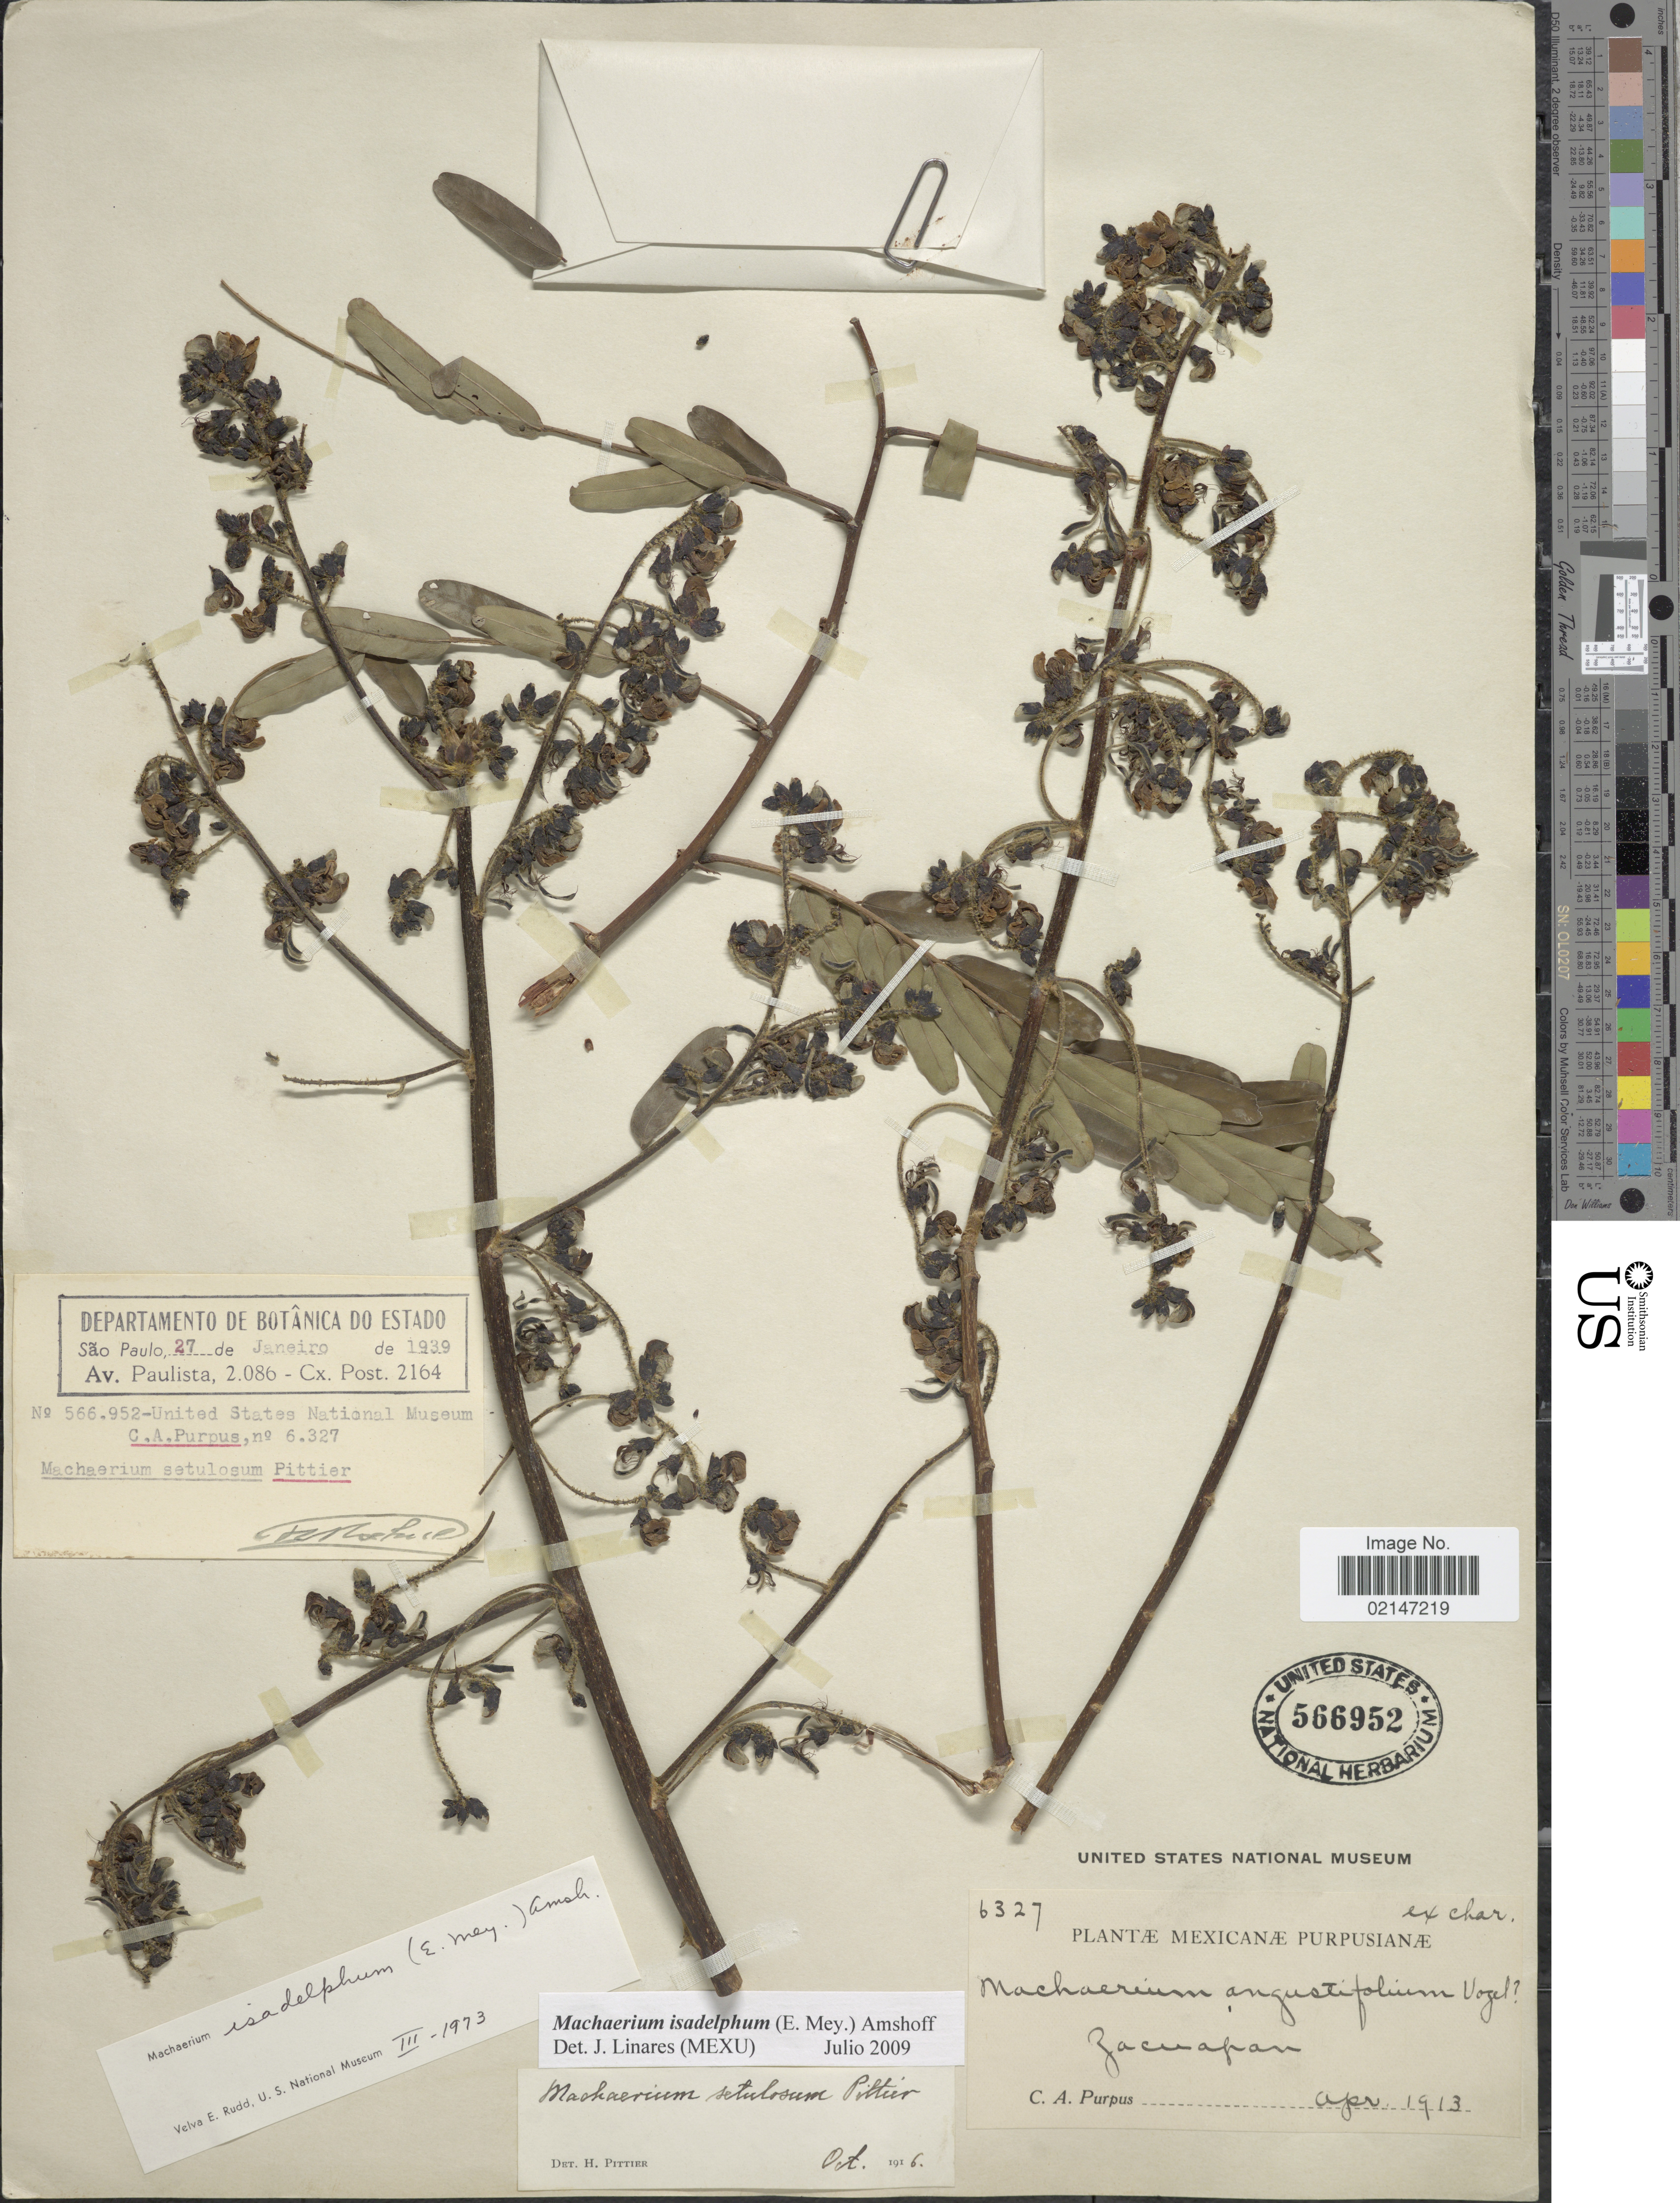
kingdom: Plantae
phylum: Tracheophyta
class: Magnoliopsida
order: Fabales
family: Fabaceae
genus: Machaerium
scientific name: Machaerium isadelphum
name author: (E. Mey.) Amshoff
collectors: C. A. Purpus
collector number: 6327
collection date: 1913-04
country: Mexico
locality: Zacuapan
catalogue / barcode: US 566952